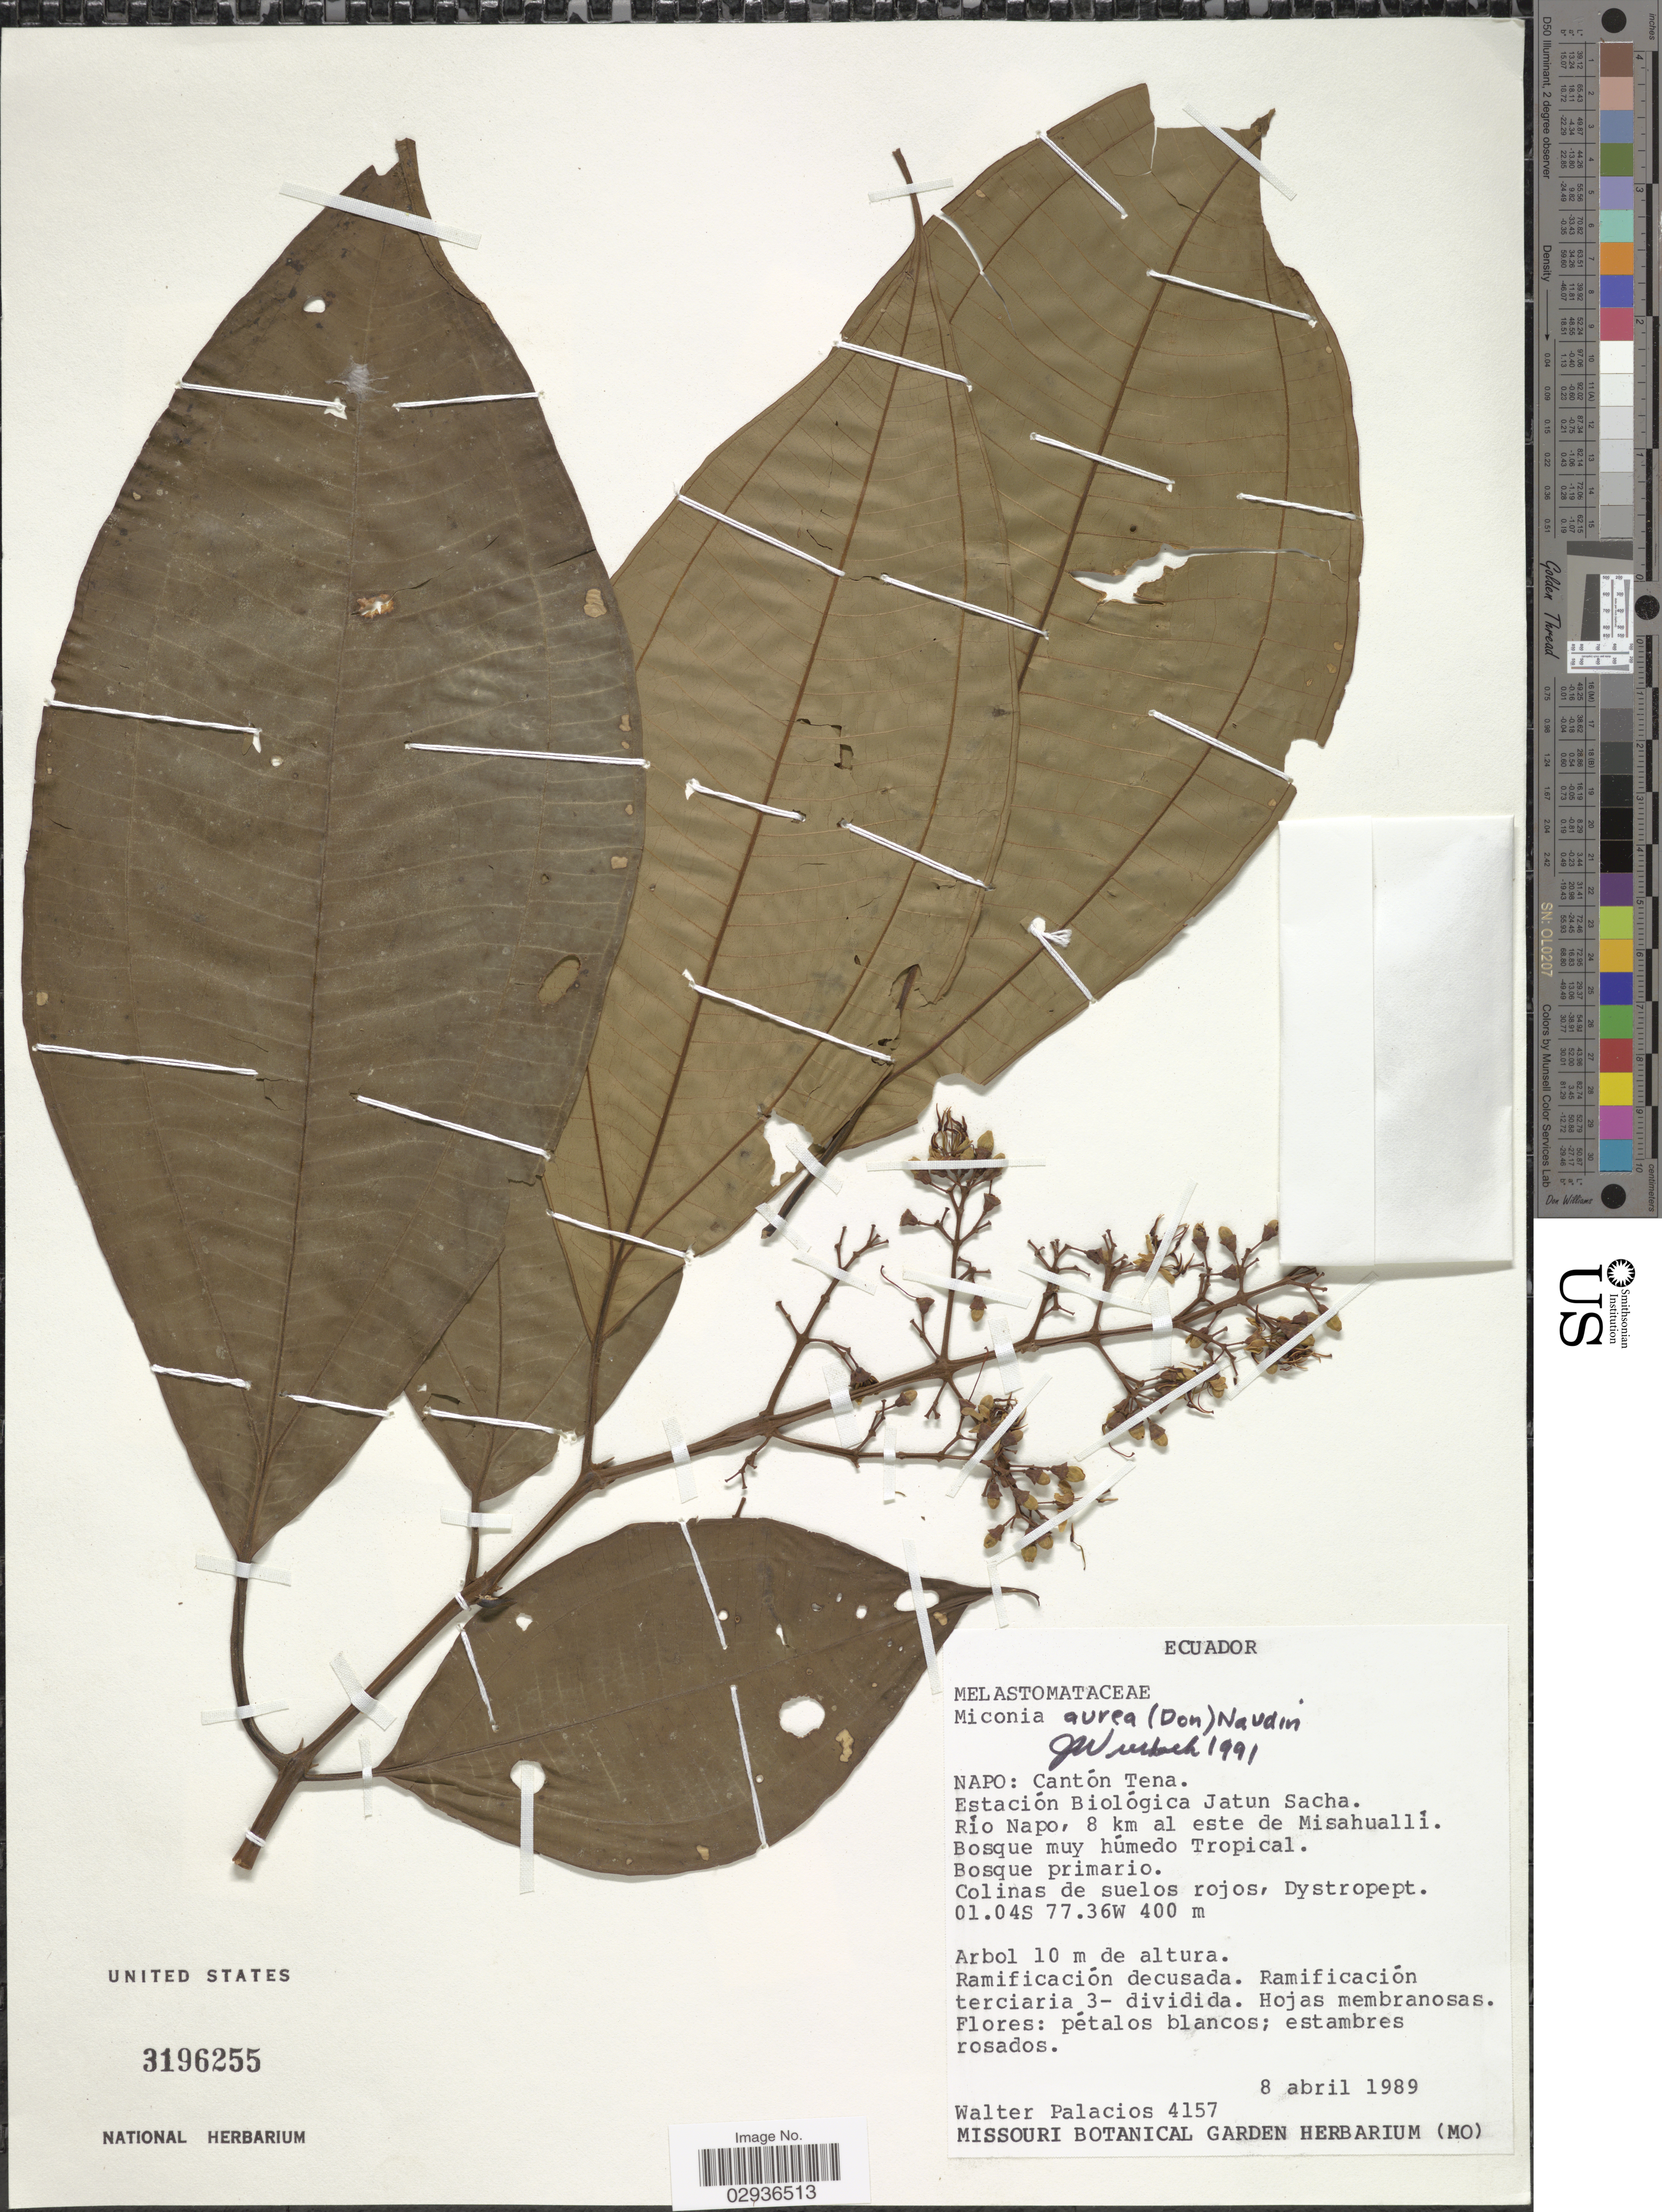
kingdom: Plantae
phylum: Tracheophyta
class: Magnoliopsida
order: Myrtales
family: Melastomataceae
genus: Miconia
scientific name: Miconia aurea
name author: (D. Don) Naudin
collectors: W. Palacios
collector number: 4157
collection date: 1989-04-08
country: Ecuador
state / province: Napo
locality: Cantón Tena. Estación Biológica Jatun Sacha. Rio Napo, 8 km al este de Misahualli.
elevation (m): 400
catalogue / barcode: US 3196255